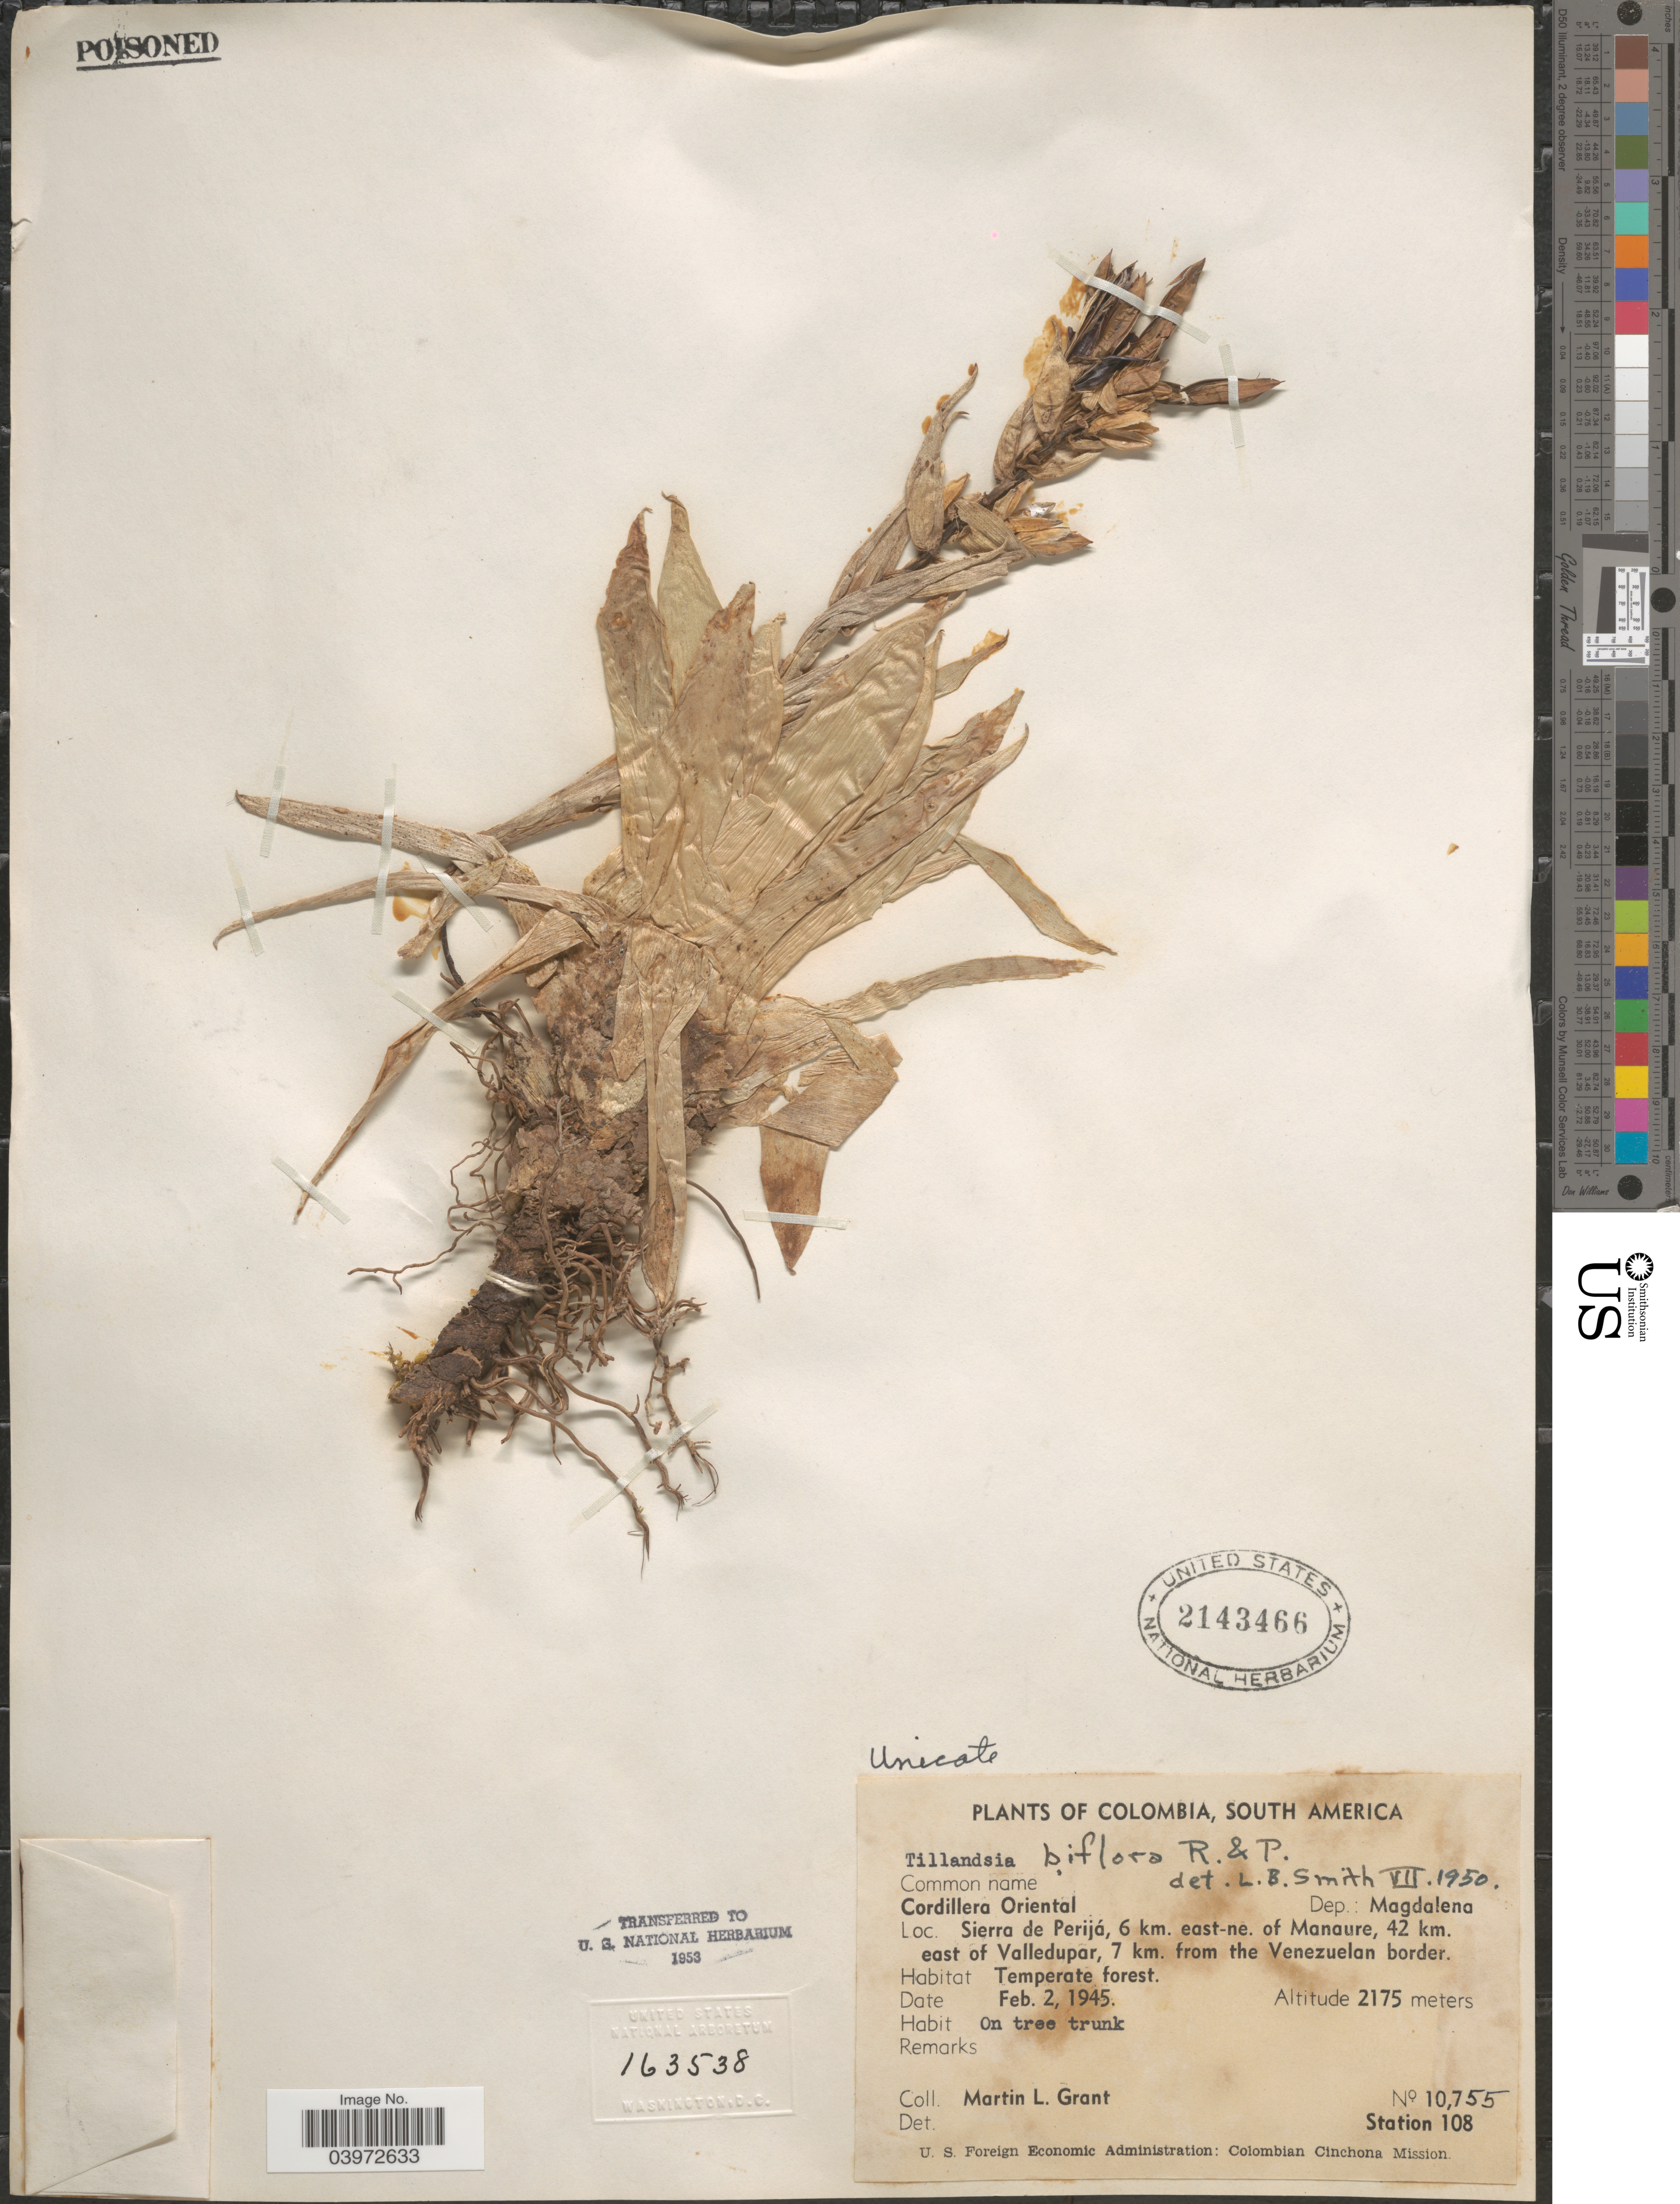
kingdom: Plantae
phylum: Tracheophyta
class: Liliopsida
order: Poales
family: Bromeliaceae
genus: Tillandsia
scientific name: Tillandsia biflora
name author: Ruiz & Pav.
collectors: M. L. Grant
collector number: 10755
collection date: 1945-02-02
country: Colombia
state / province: Magdalena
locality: Cordillera Oriental. Dep.: Magdalena. Sierra de Perijá, 6 km. east-ne. of Manaure, 42 km. east of Valledupar, 7 km. from the Venezuelan border. Station 108.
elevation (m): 2175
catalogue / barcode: US 2143466